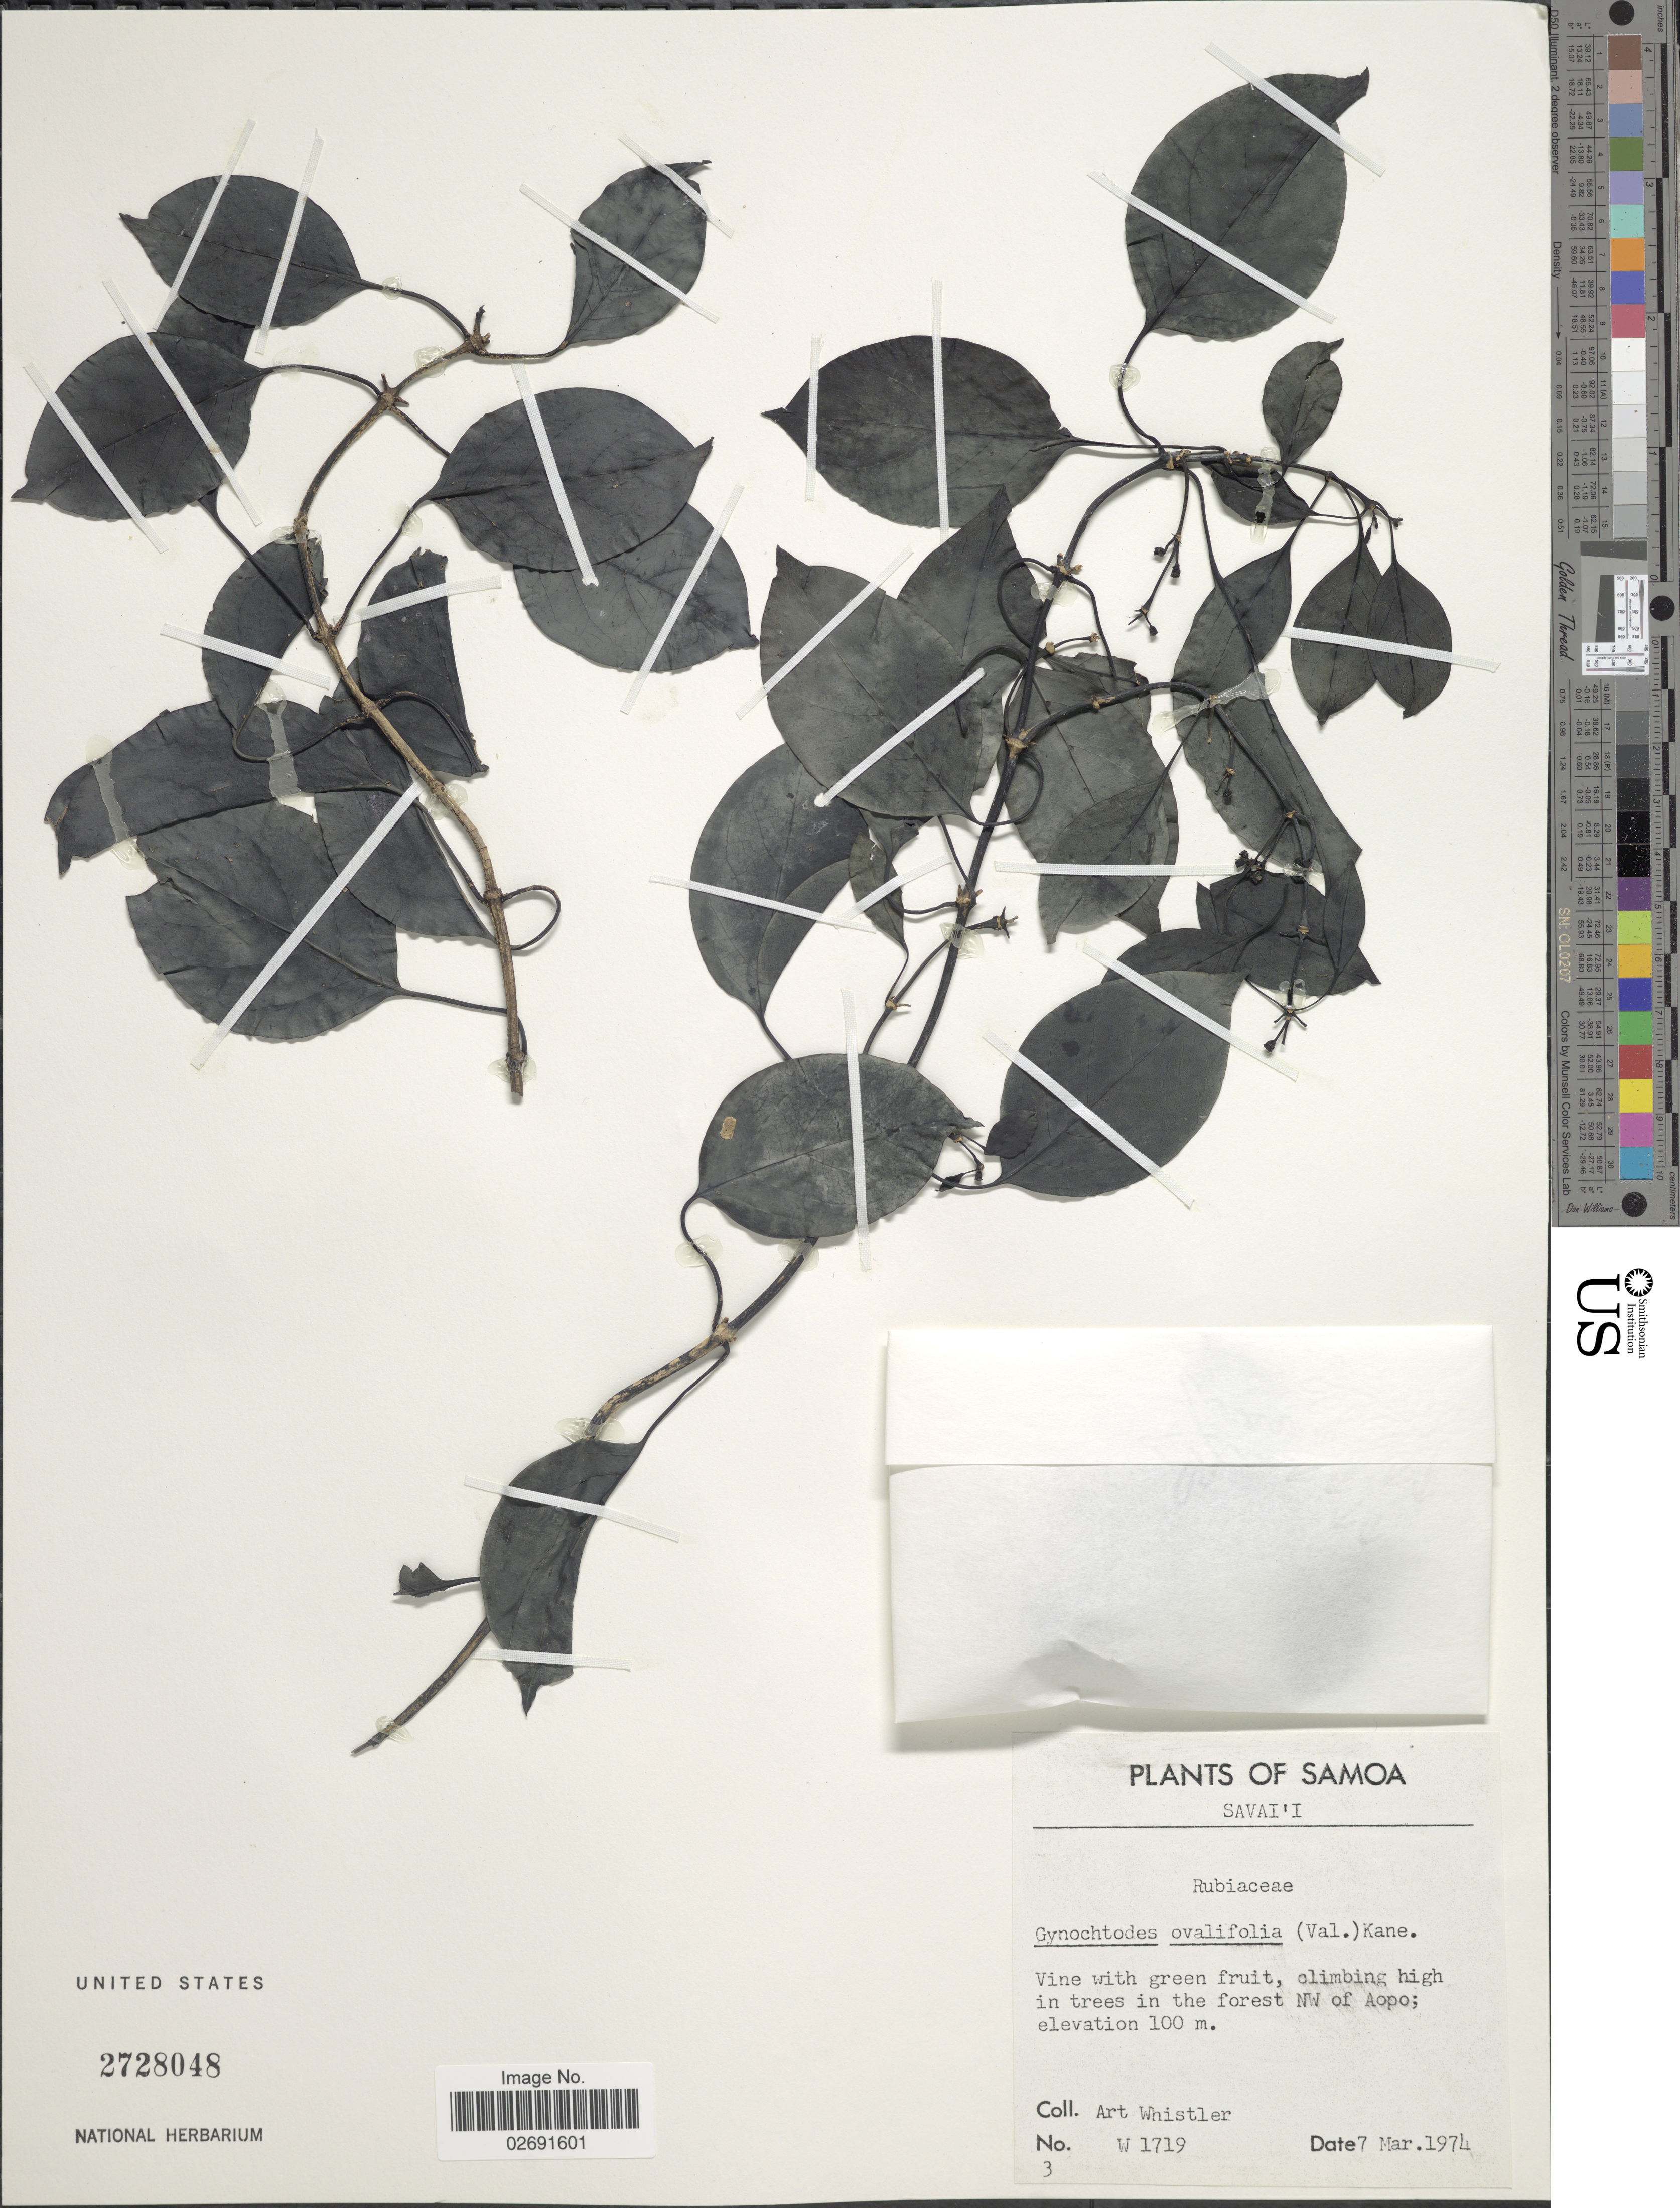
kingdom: Plantae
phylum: Tracheophyta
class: Magnoliopsida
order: Gentianales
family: Rubiaceae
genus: Gynochthodes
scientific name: Gynochthodes epiphytica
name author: (Rech. f.) A.C. Sm. & S.P. Darwin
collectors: A. Whistler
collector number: W 1719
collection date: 1974-03-07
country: Samoa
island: Savai'i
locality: Savai'i, in the forest NW of Aopo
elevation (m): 100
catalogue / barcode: US 2728048